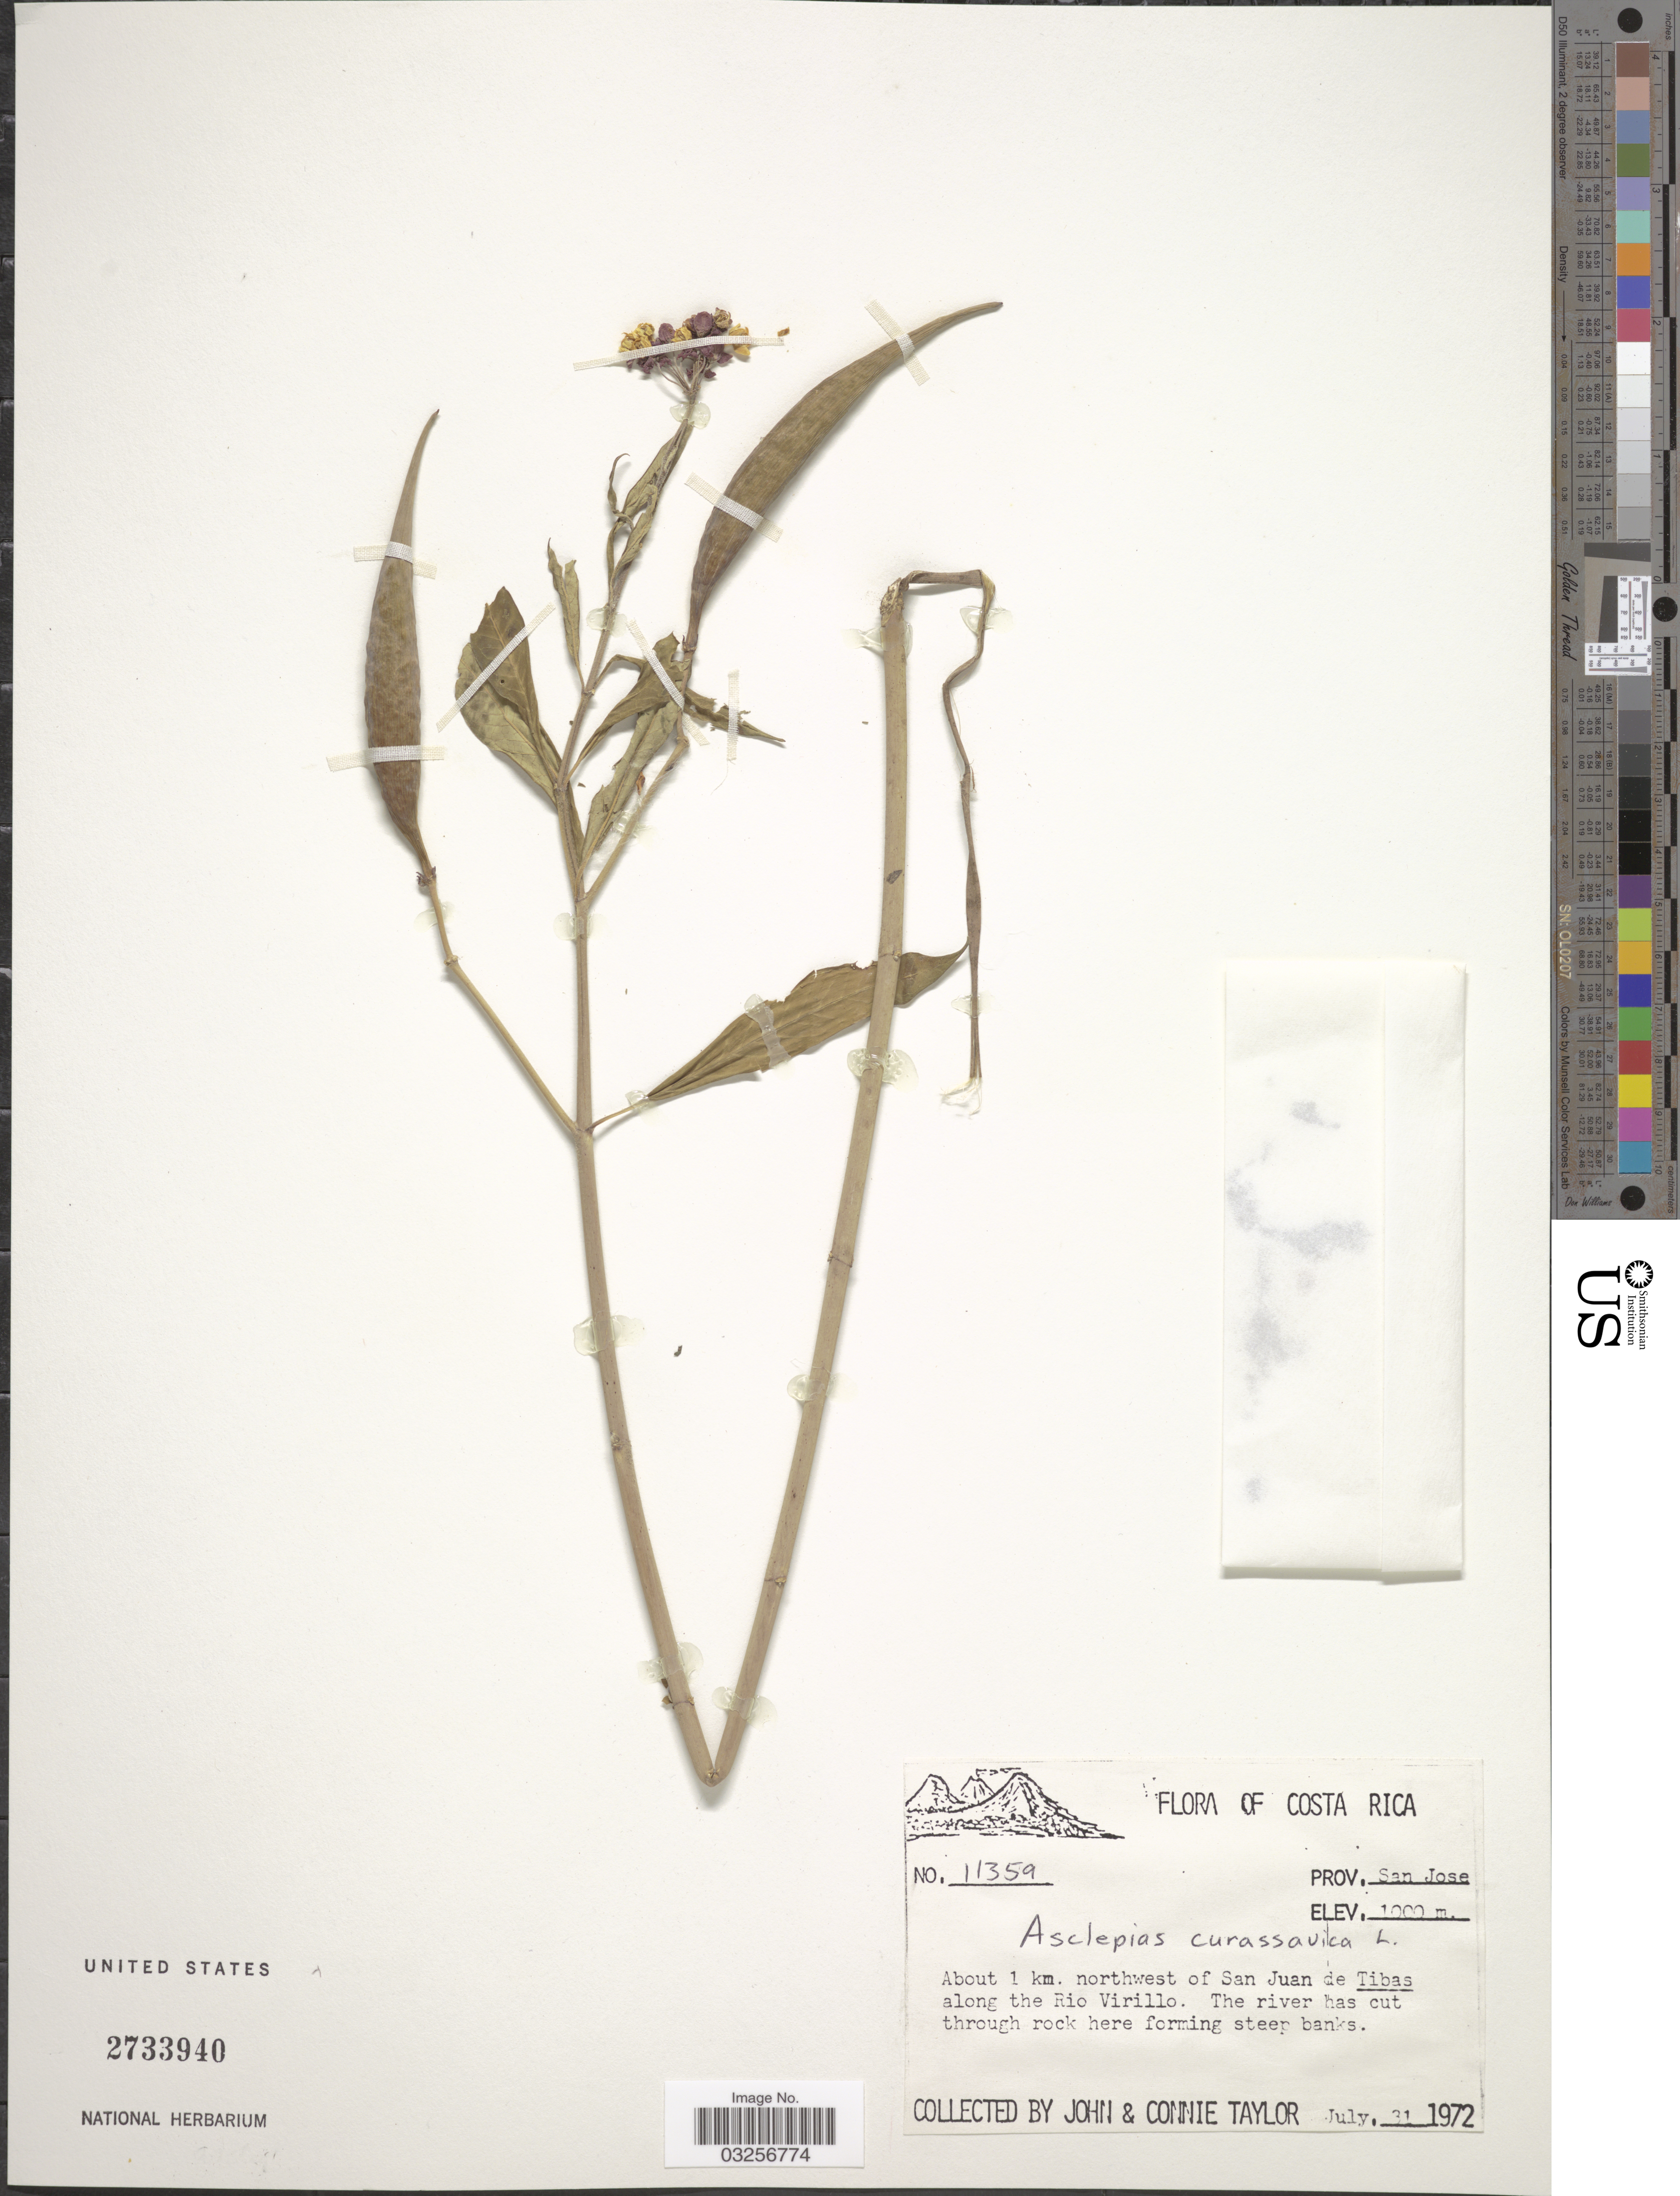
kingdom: Plantae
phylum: Tracheophyta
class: Magnoliopsida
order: Gentianales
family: Apocynaceae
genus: Asclepias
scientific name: Asclepias curassavica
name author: L.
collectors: J. Taylor & C. Taylor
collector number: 11359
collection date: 1972-07-31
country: Costa Rica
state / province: San José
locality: About 1 km. northwest of San Juan de Tibas along the Rio Virillo.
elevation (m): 1000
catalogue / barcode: US 2733940